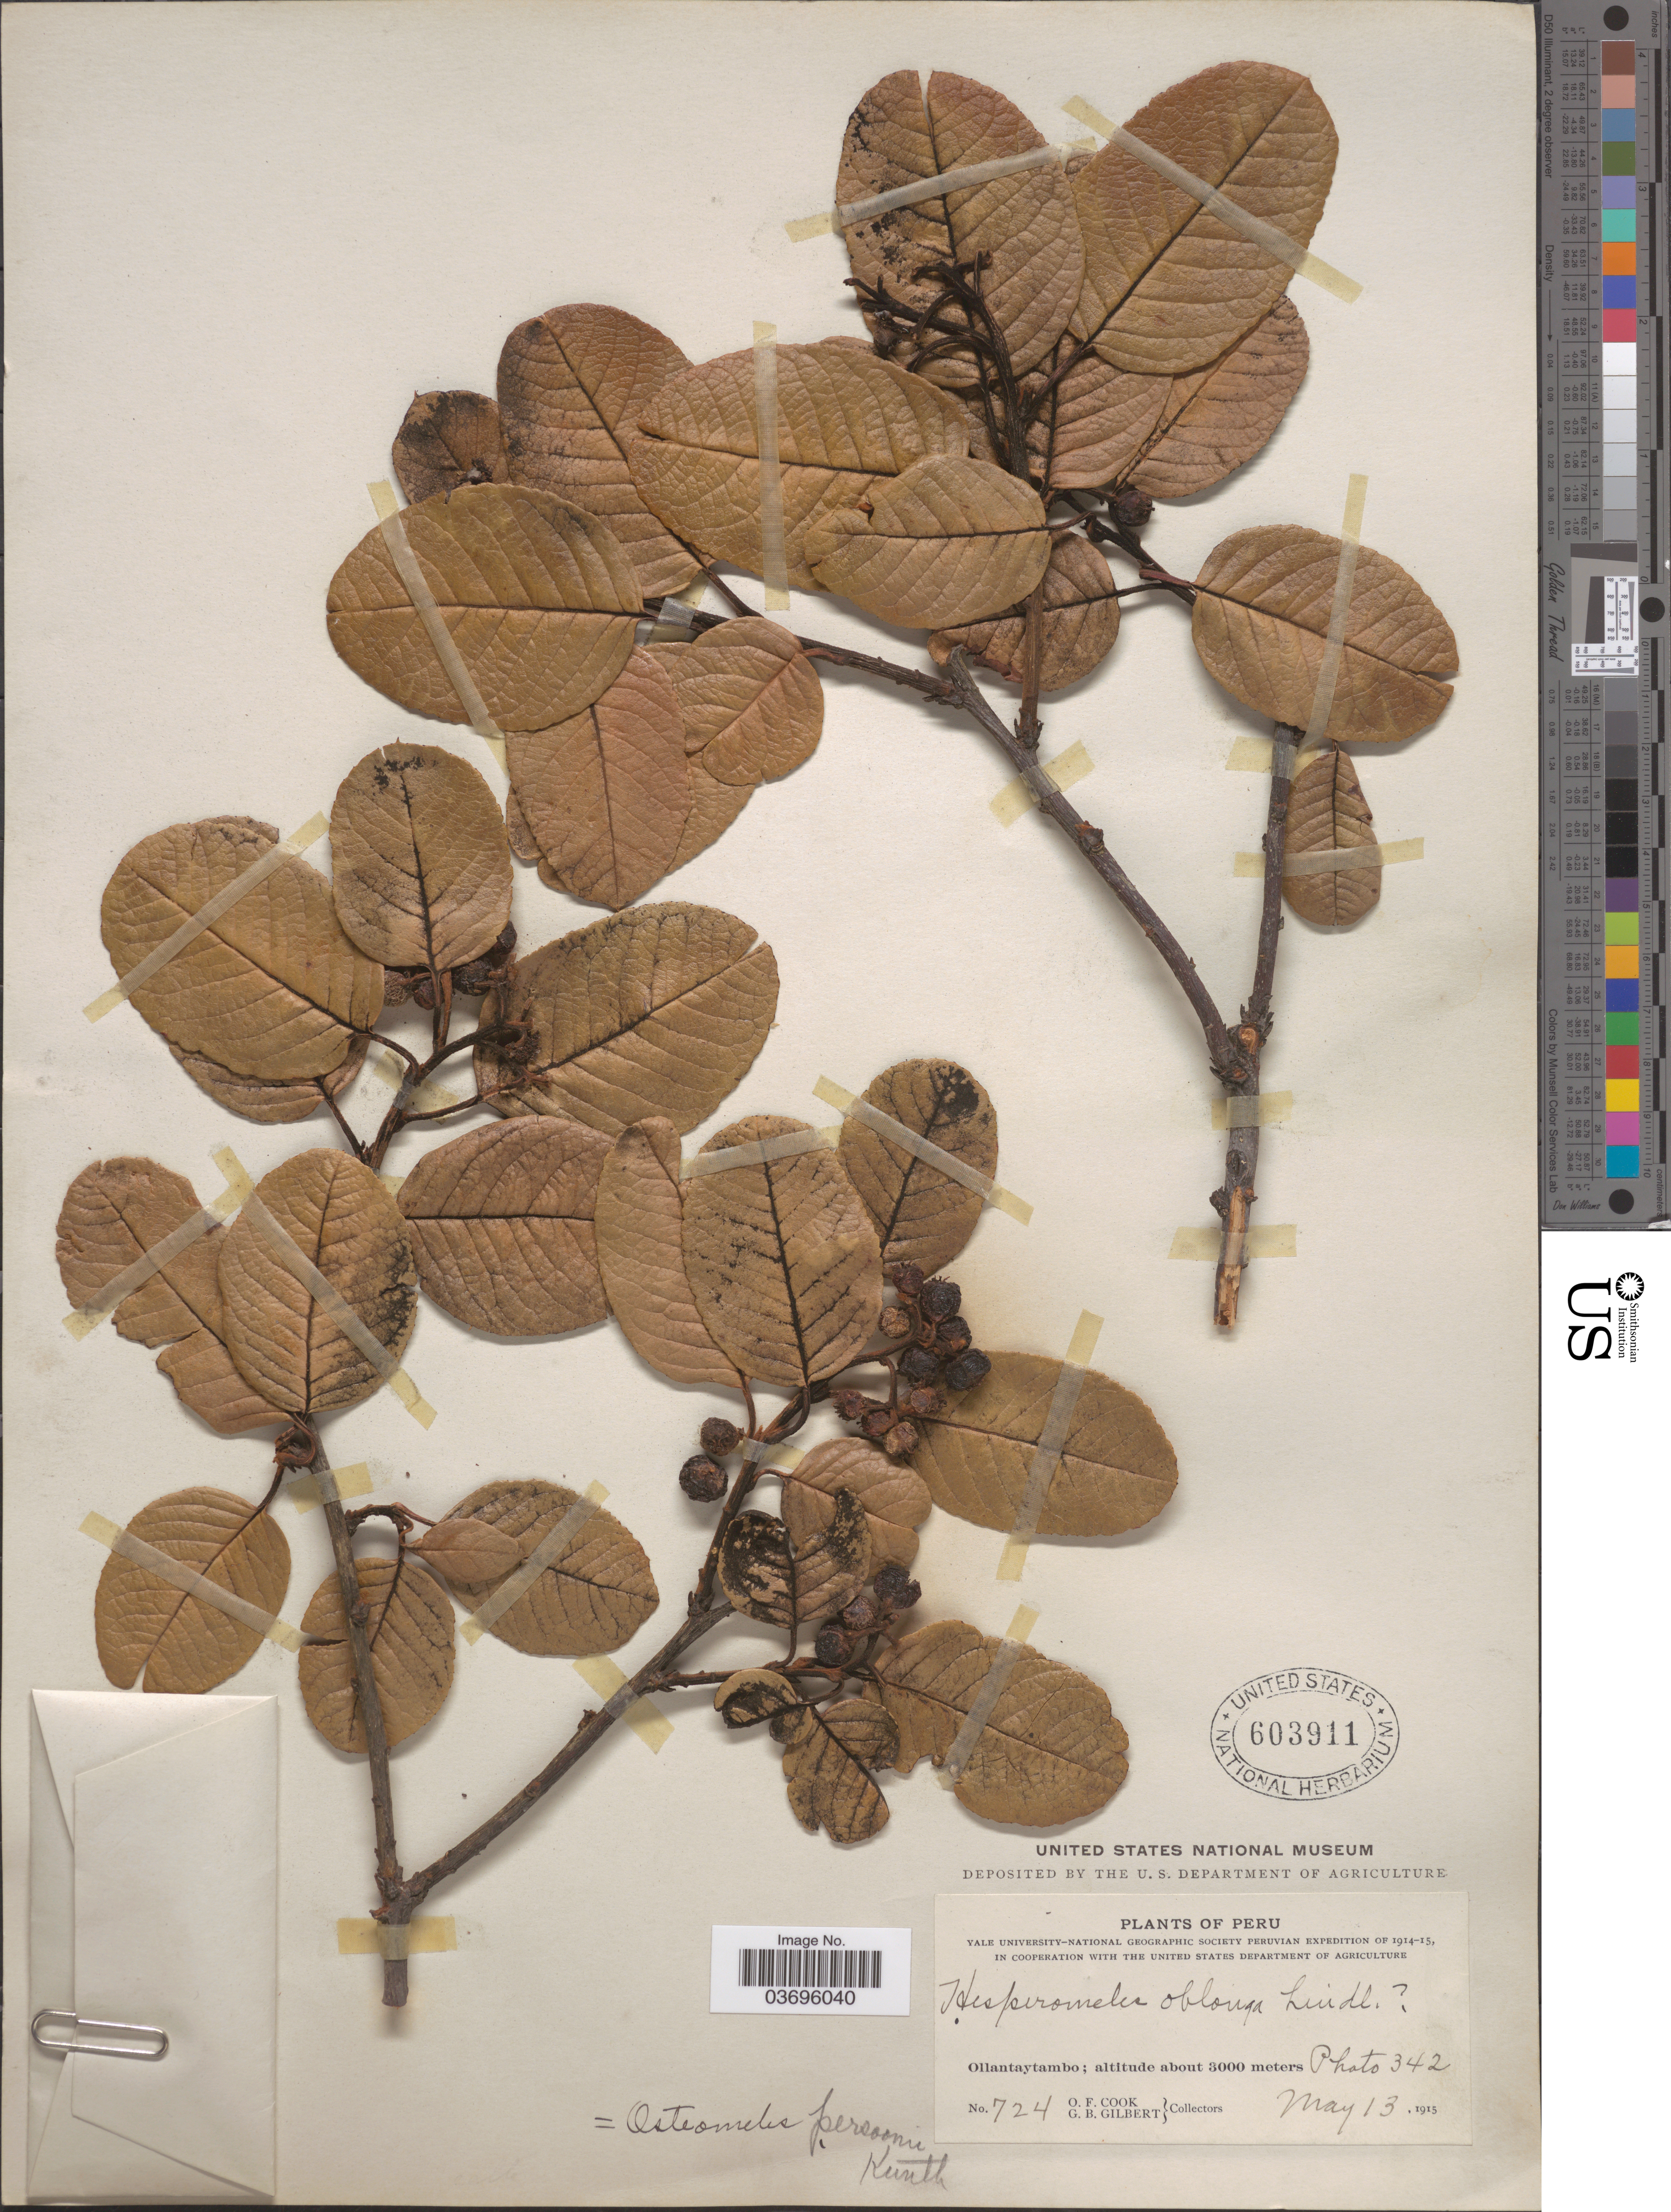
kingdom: Plantae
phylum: Tracheophyta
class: Magnoliopsida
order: Rosales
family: Rosaceae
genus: Hesperomeles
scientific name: Hesperomeles ferruginea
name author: (Juss. ex Pers.) Benth.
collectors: O. F. Cook & G. B. Gilbert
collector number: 724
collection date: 1915-05-13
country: Peru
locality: Ollantaytambo.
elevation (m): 3000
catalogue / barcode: US 603911